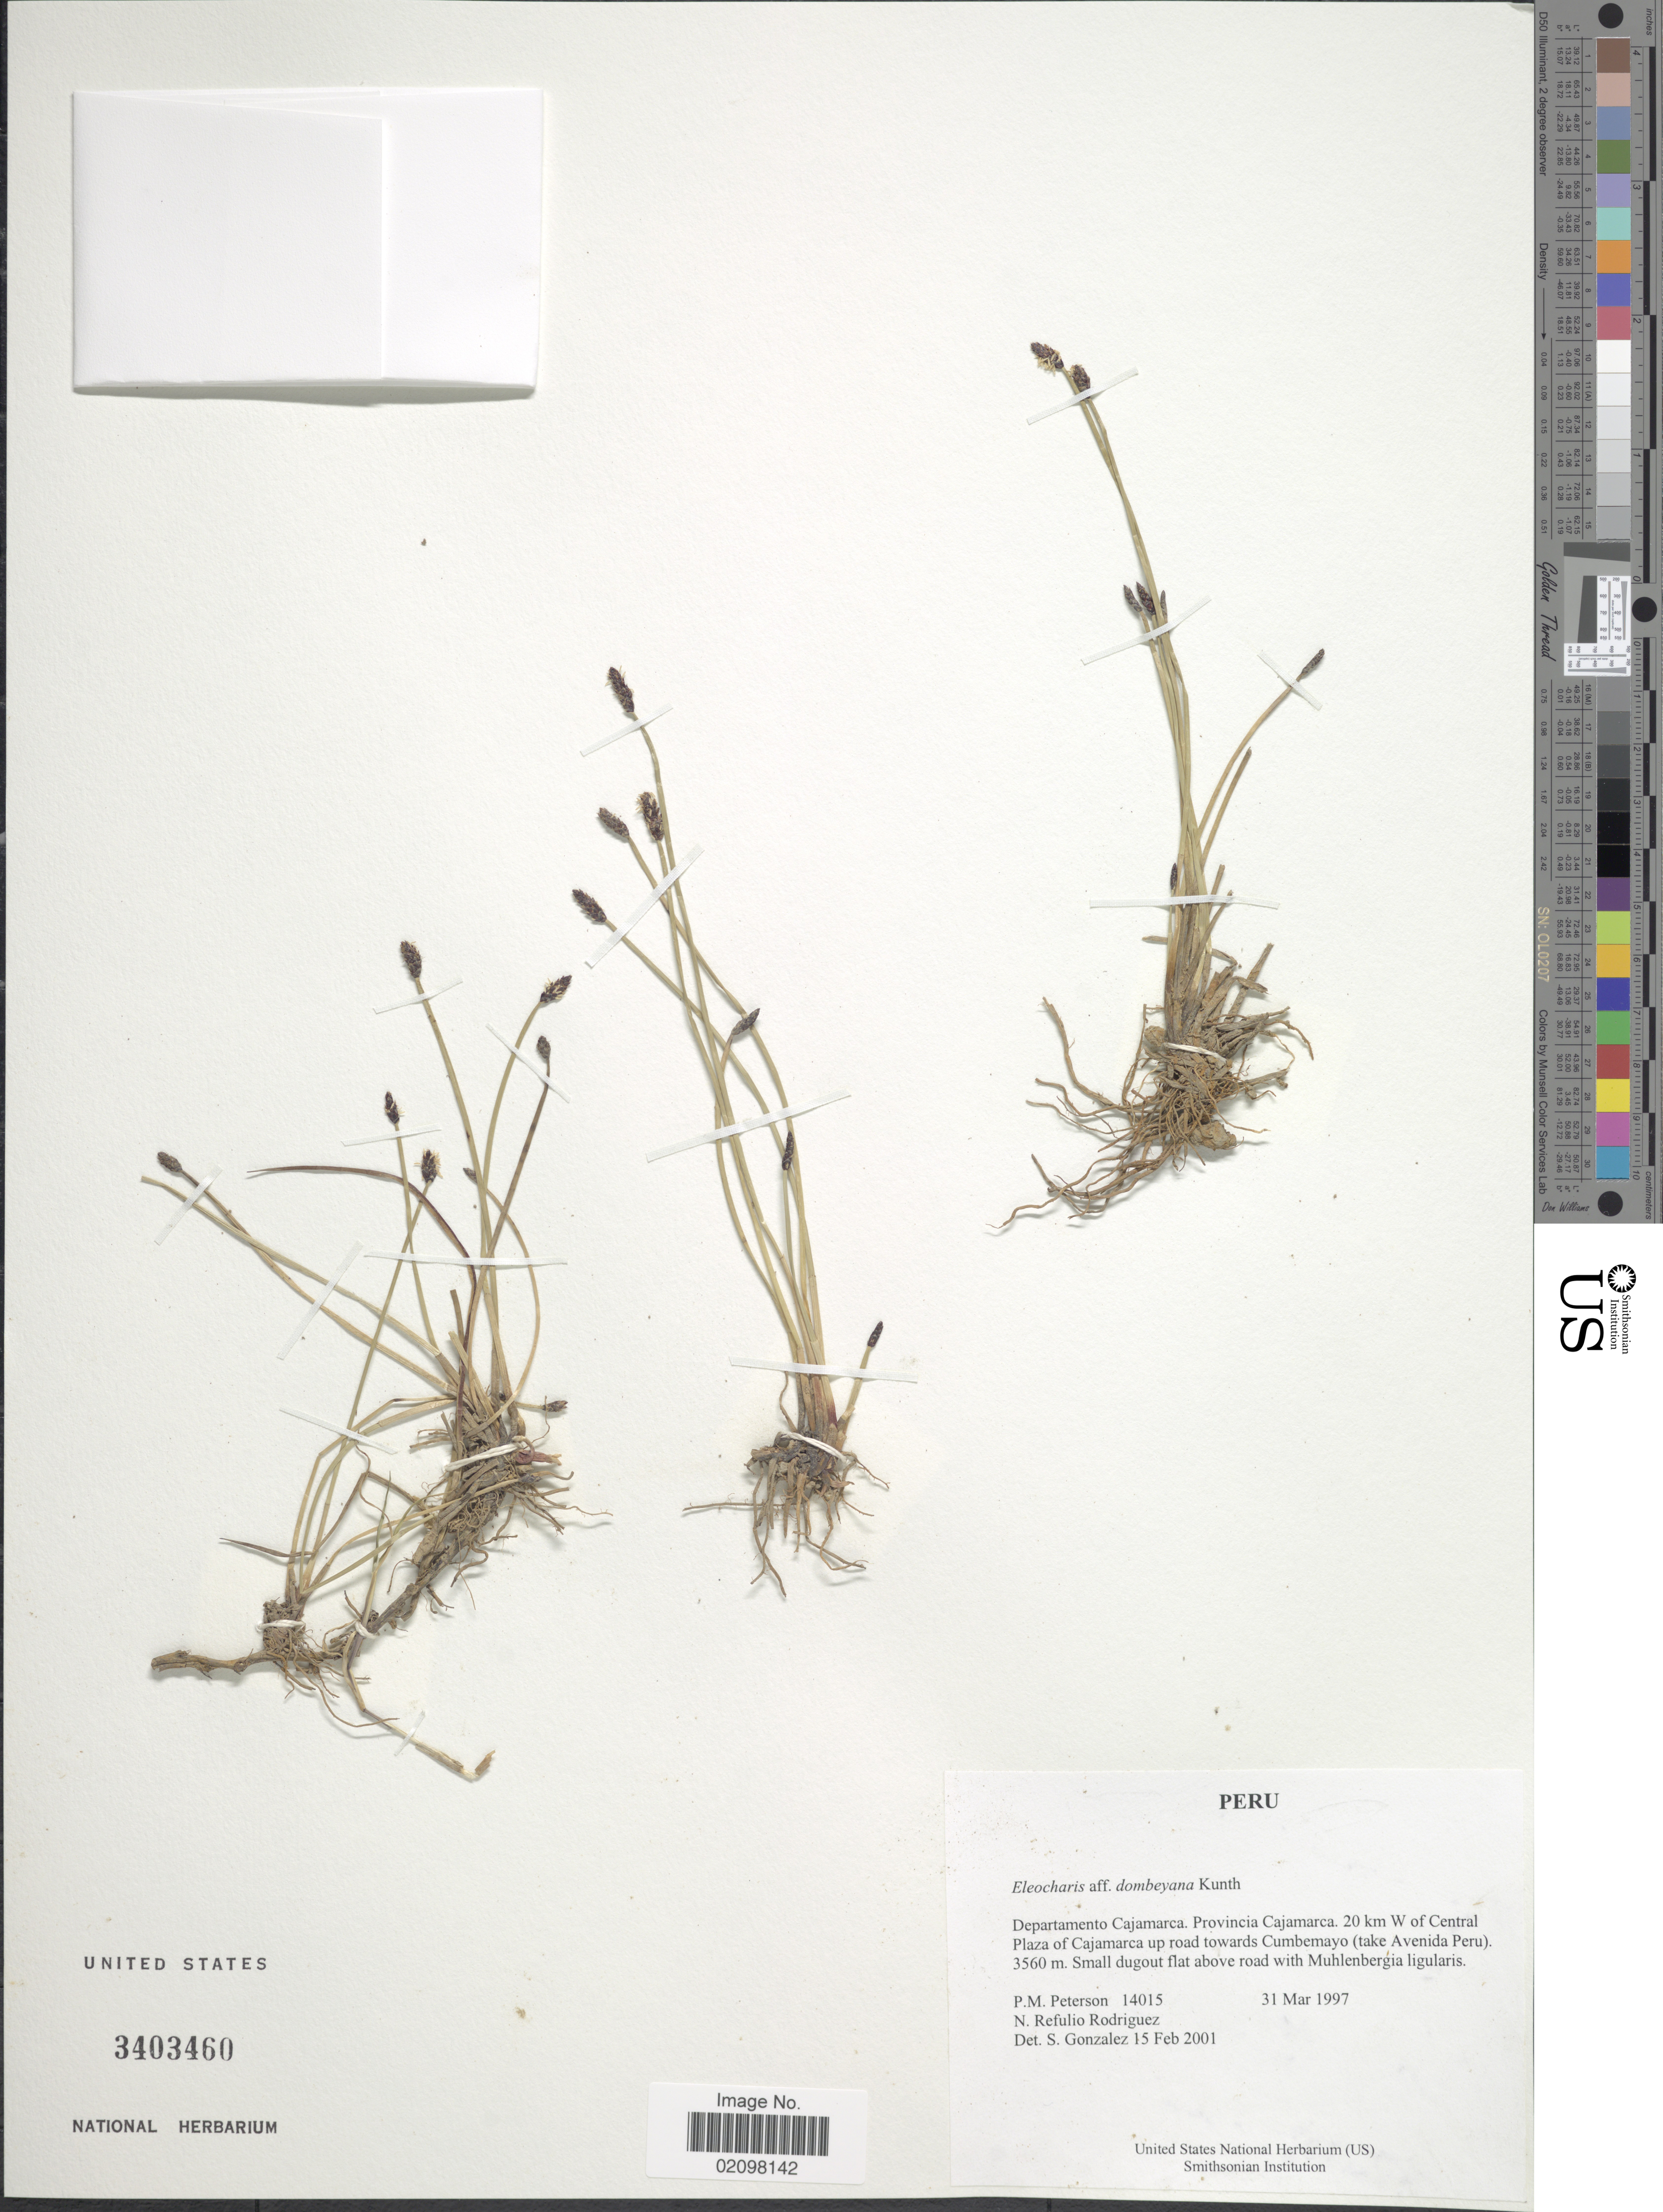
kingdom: Plantae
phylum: Tracheophyta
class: Liliopsida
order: Poales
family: Cyperaceae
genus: Eleocharis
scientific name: Eleocharis dombeyana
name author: Kunth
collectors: P. M. Peterson & N. Refulio-Rodríguez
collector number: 14015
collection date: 1997-03-31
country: Peru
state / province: Cajamarca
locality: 20 km W of Central Plaza of Cajamarca up road towards Cumbemayo (take Avenida Peru)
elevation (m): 3560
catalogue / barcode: US 3403460